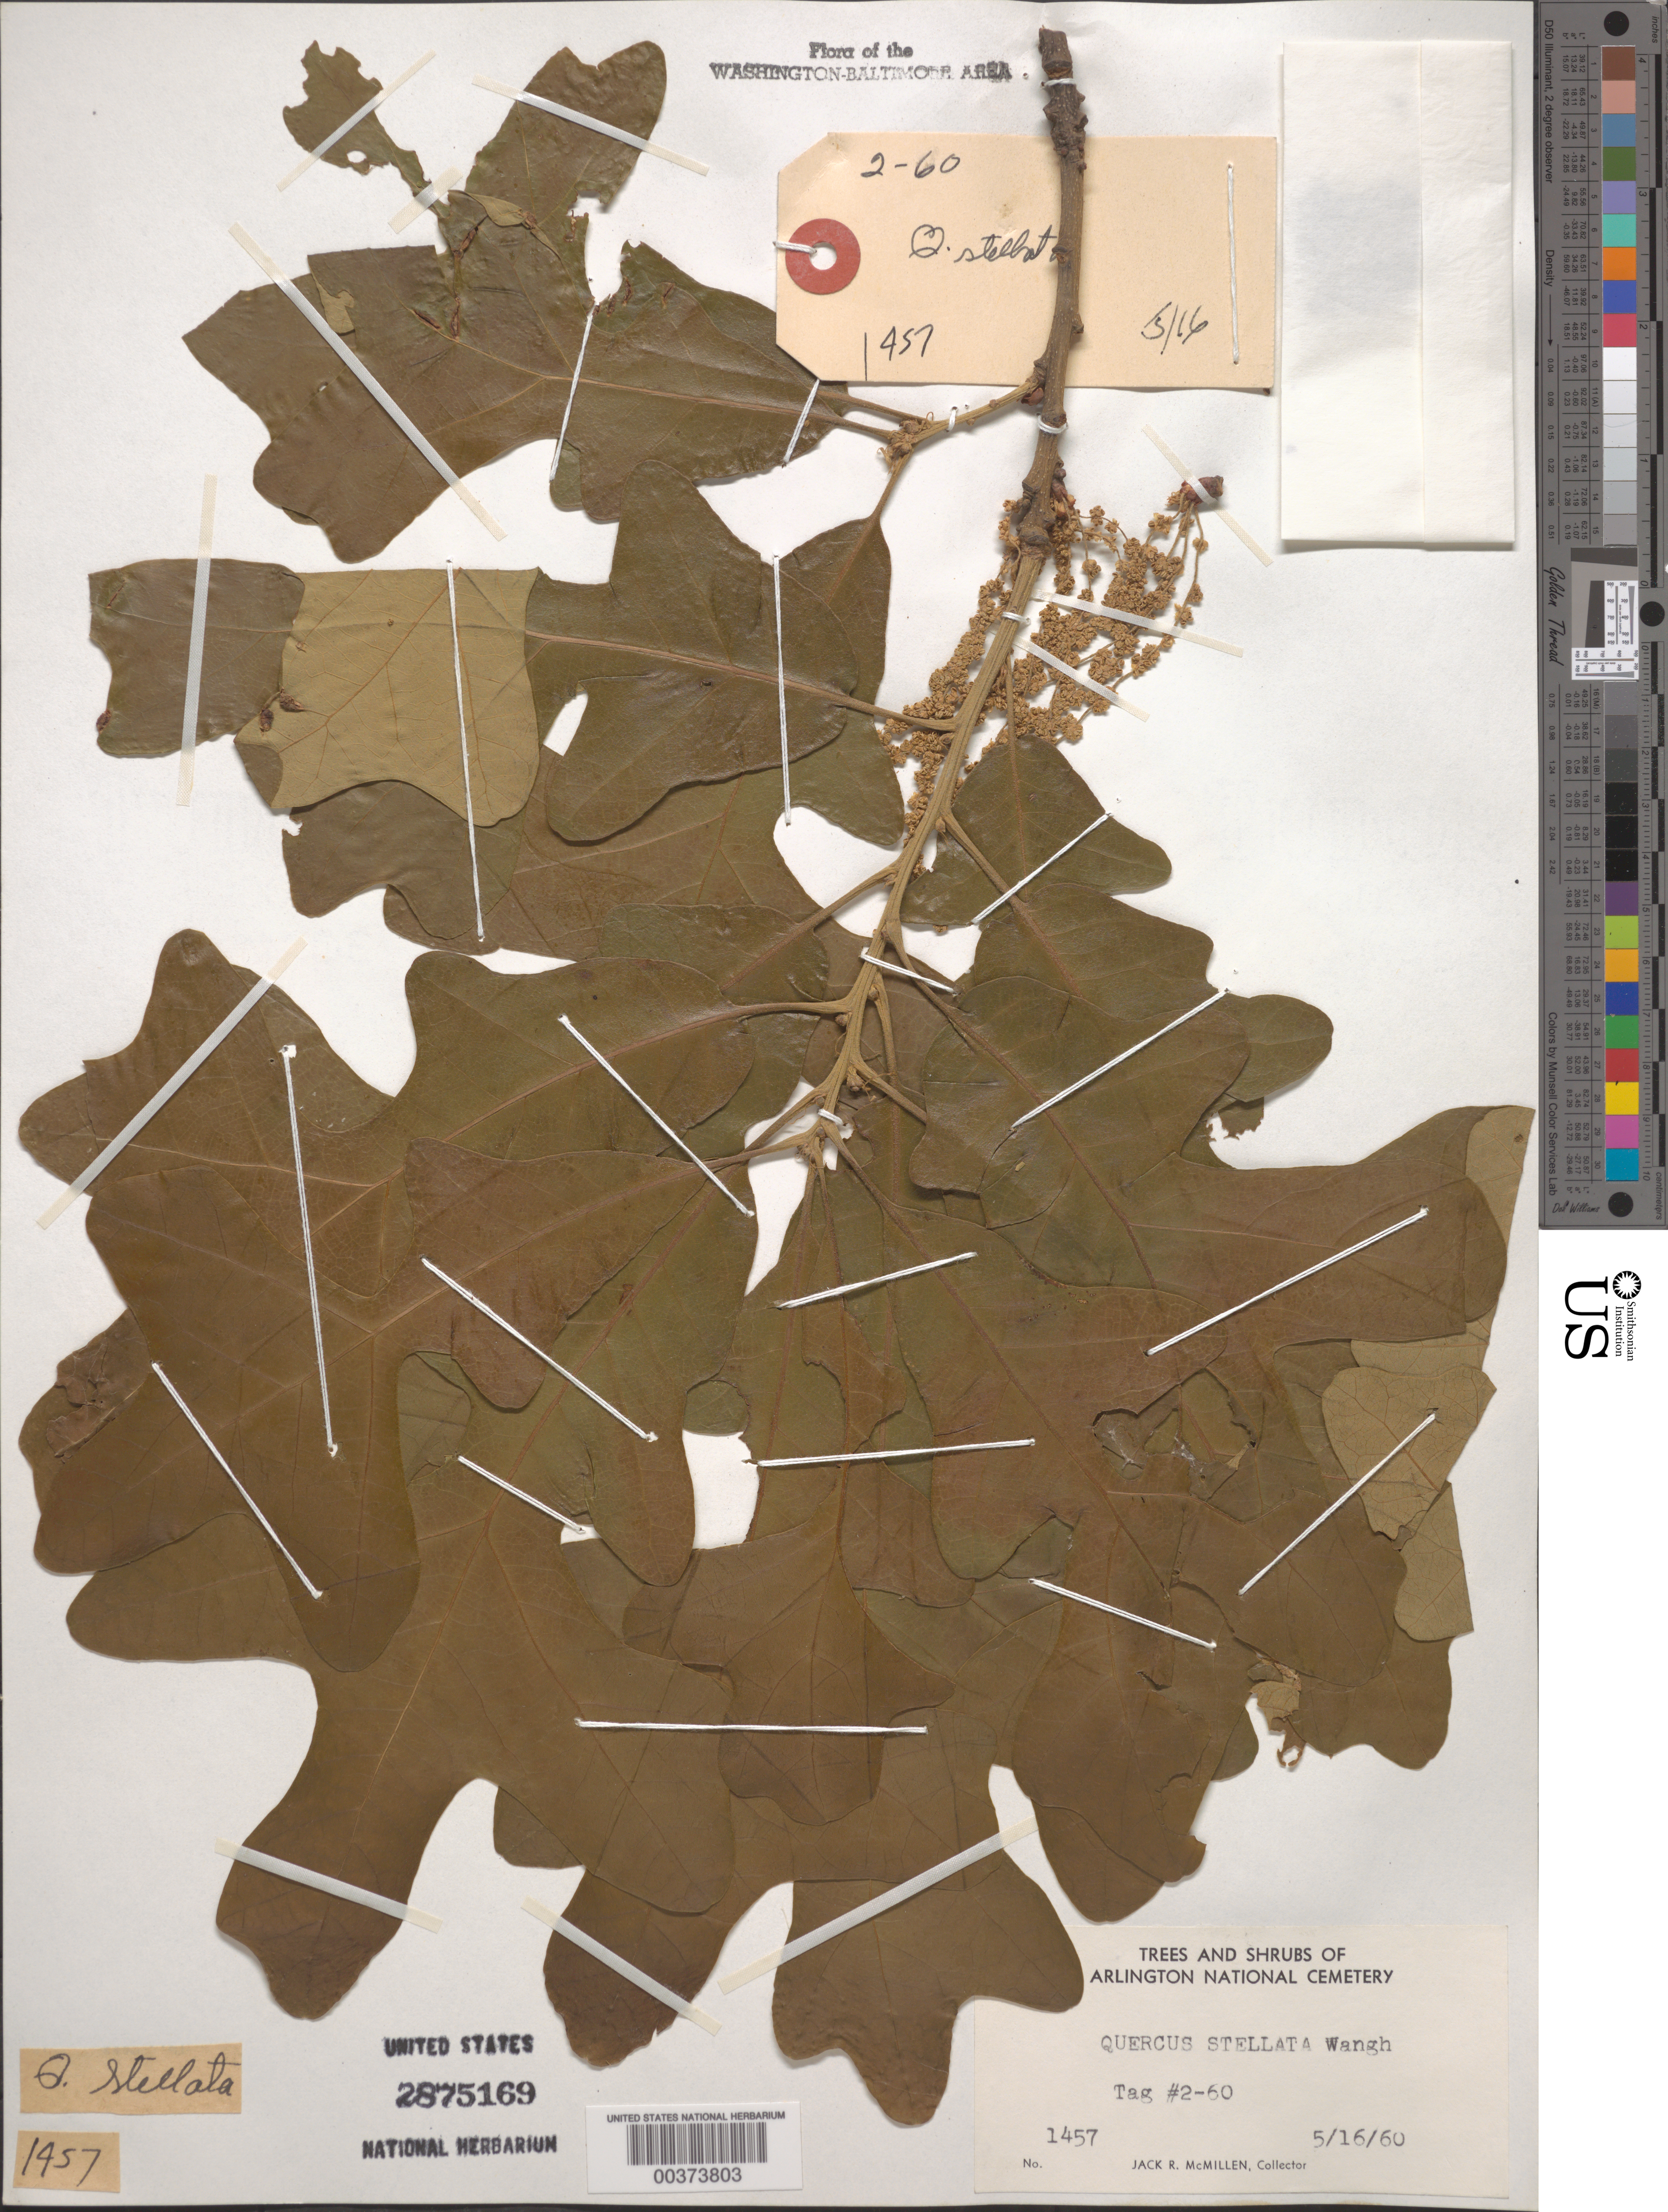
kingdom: Plantae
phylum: Tracheophyta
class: Magnoliopsida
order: Fagales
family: Fagaceae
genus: Quercus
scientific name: Quercus stellata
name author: Wangenh.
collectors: J. McMillen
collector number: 1457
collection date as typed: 16 May 1960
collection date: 1960-05-16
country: United States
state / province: Virginia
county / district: Arlington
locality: Arlington National Cemetery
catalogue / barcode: US 2875169